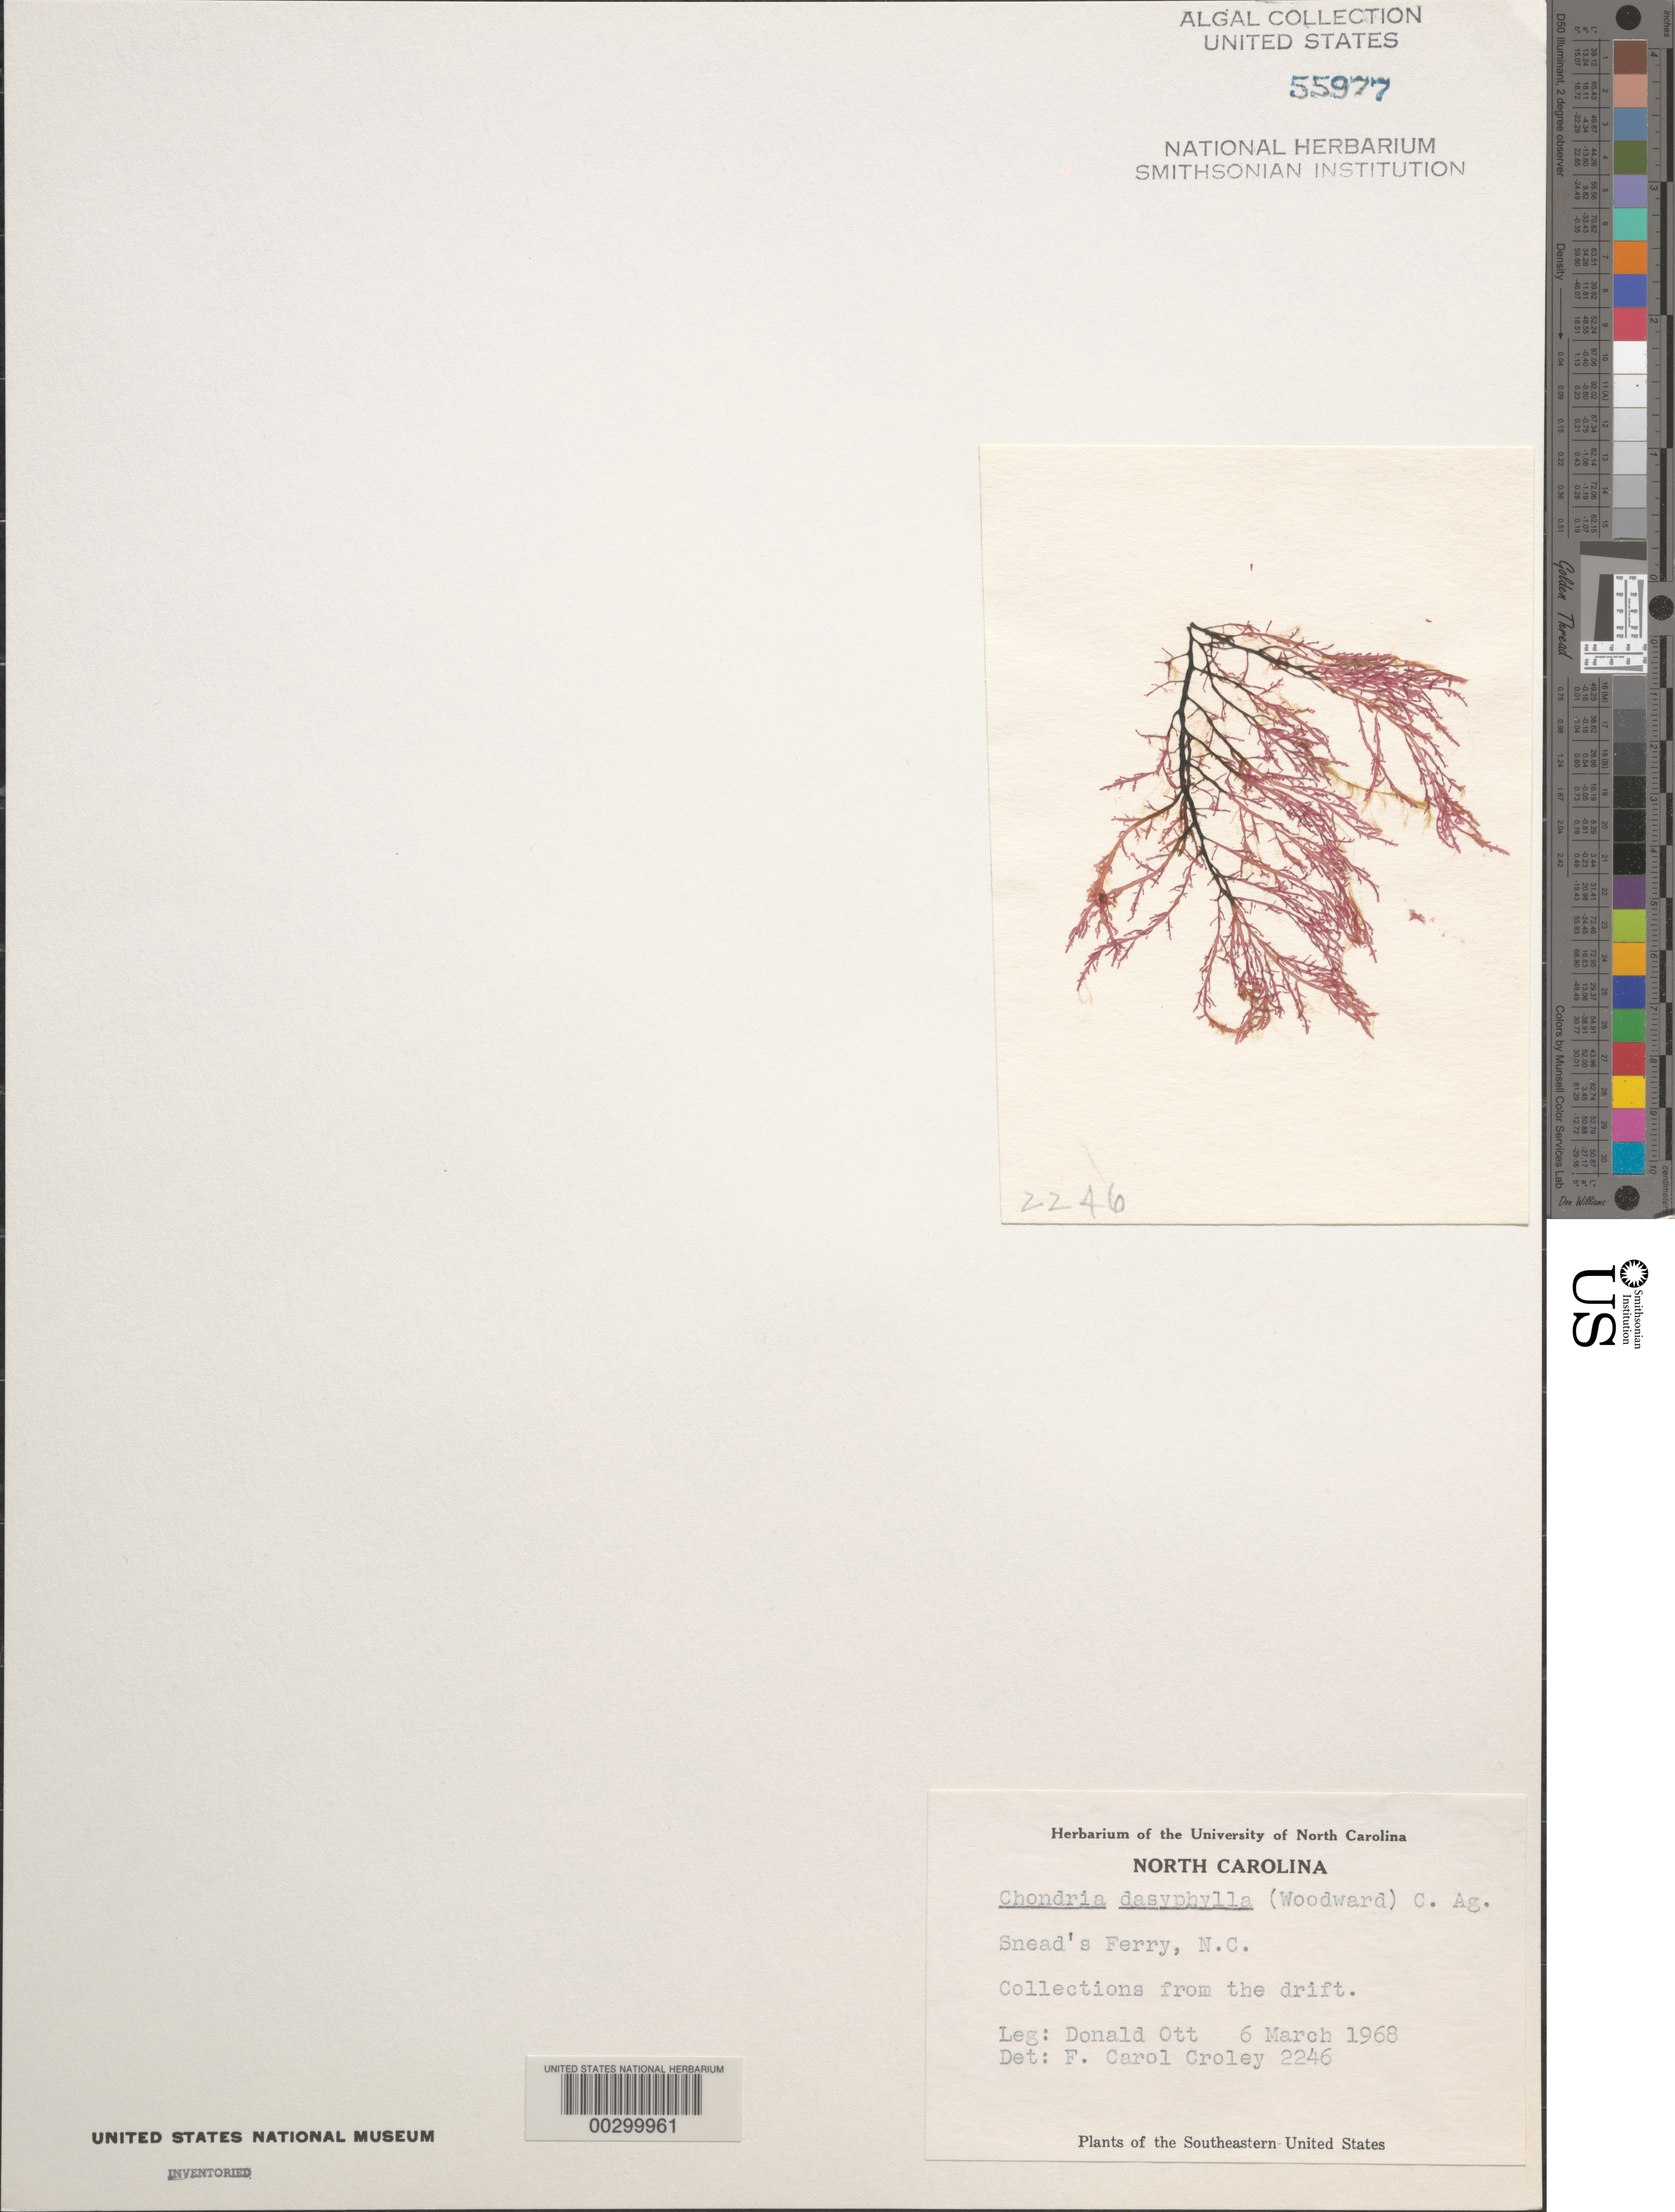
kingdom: Plantae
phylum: Rhodophyta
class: Florideophyceae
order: Ceramiales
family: Rhodomelaceae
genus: Chondria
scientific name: Chondria dasyphylla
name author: (Woodw.) C. Agardh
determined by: Croley, F. C.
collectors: F. Ott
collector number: FCC 2246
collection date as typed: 06 Mar 1968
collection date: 1968-03-06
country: United States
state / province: North Carolina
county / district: Onslow County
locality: Snead's Ferry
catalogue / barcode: US 55977